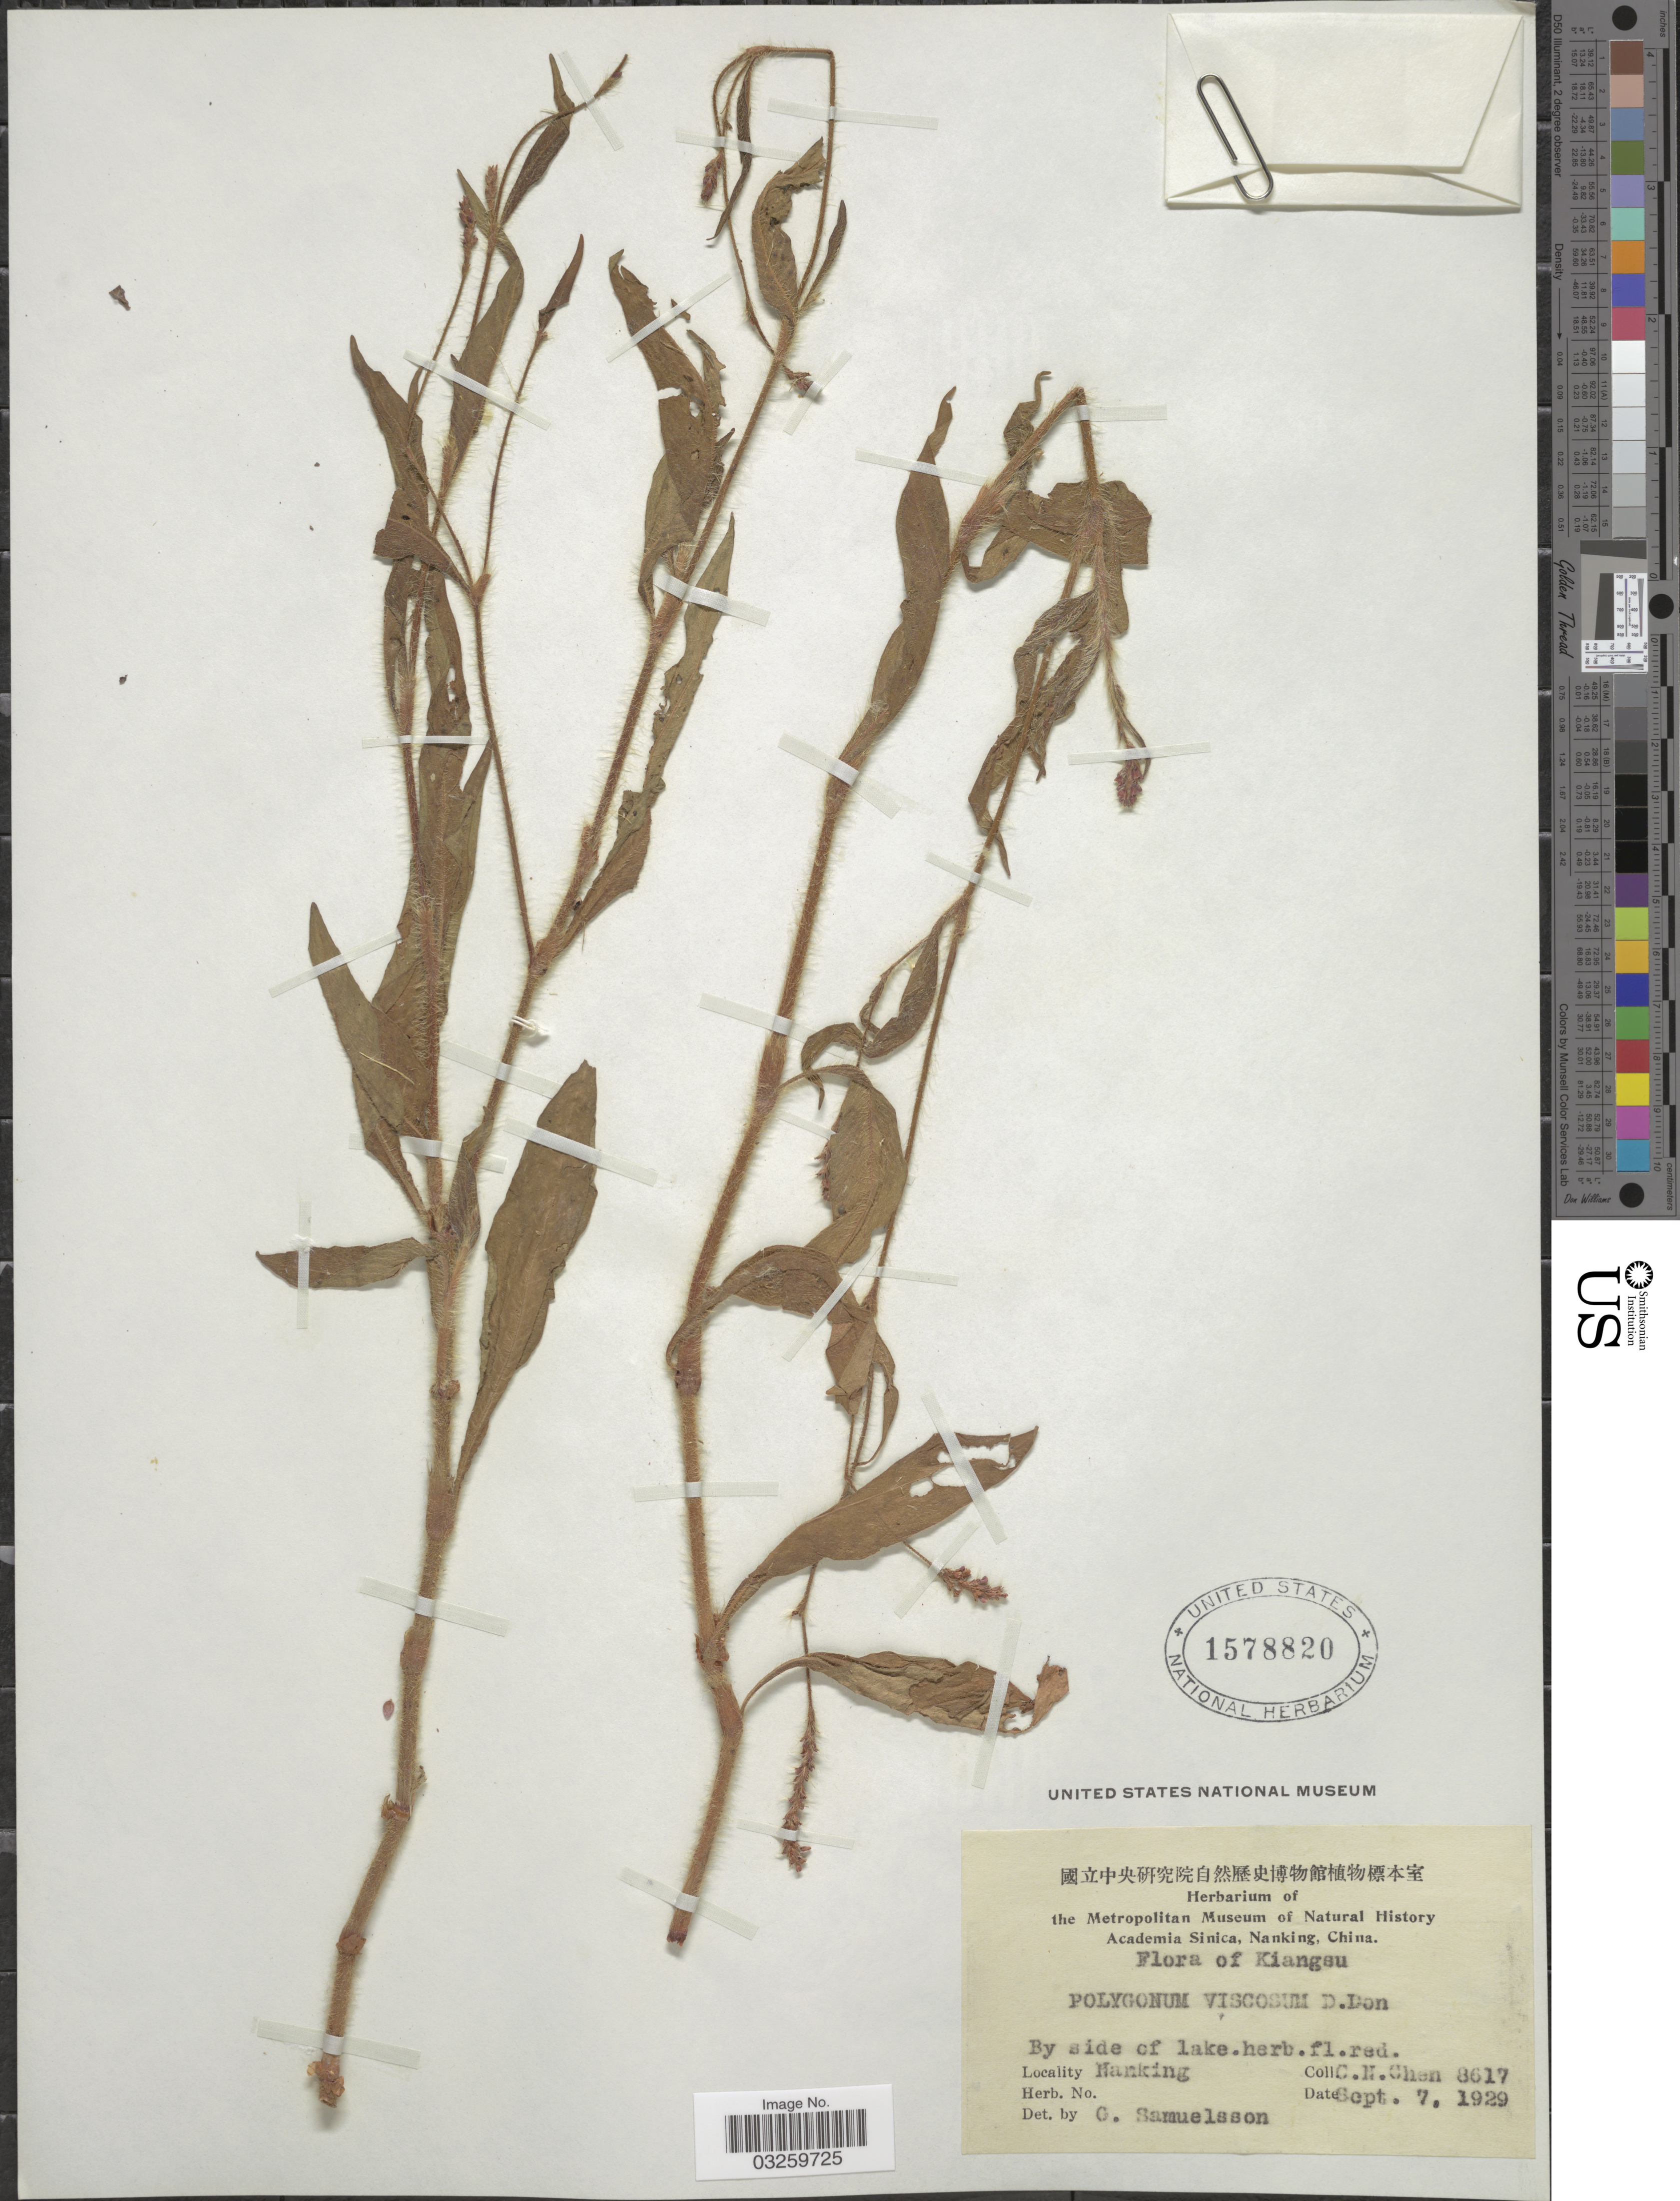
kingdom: Plantae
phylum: Tracheophyta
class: Magnoliopsida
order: Caryophyllales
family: Polygonaceae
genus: Polygonum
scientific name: Polygonum viscosum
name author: Buch.-Ham. ex D. Don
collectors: C. Chen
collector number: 8617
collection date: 1927-09-07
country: China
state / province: Jiangsu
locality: Kiangsu. Nanking.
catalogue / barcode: US 1578820